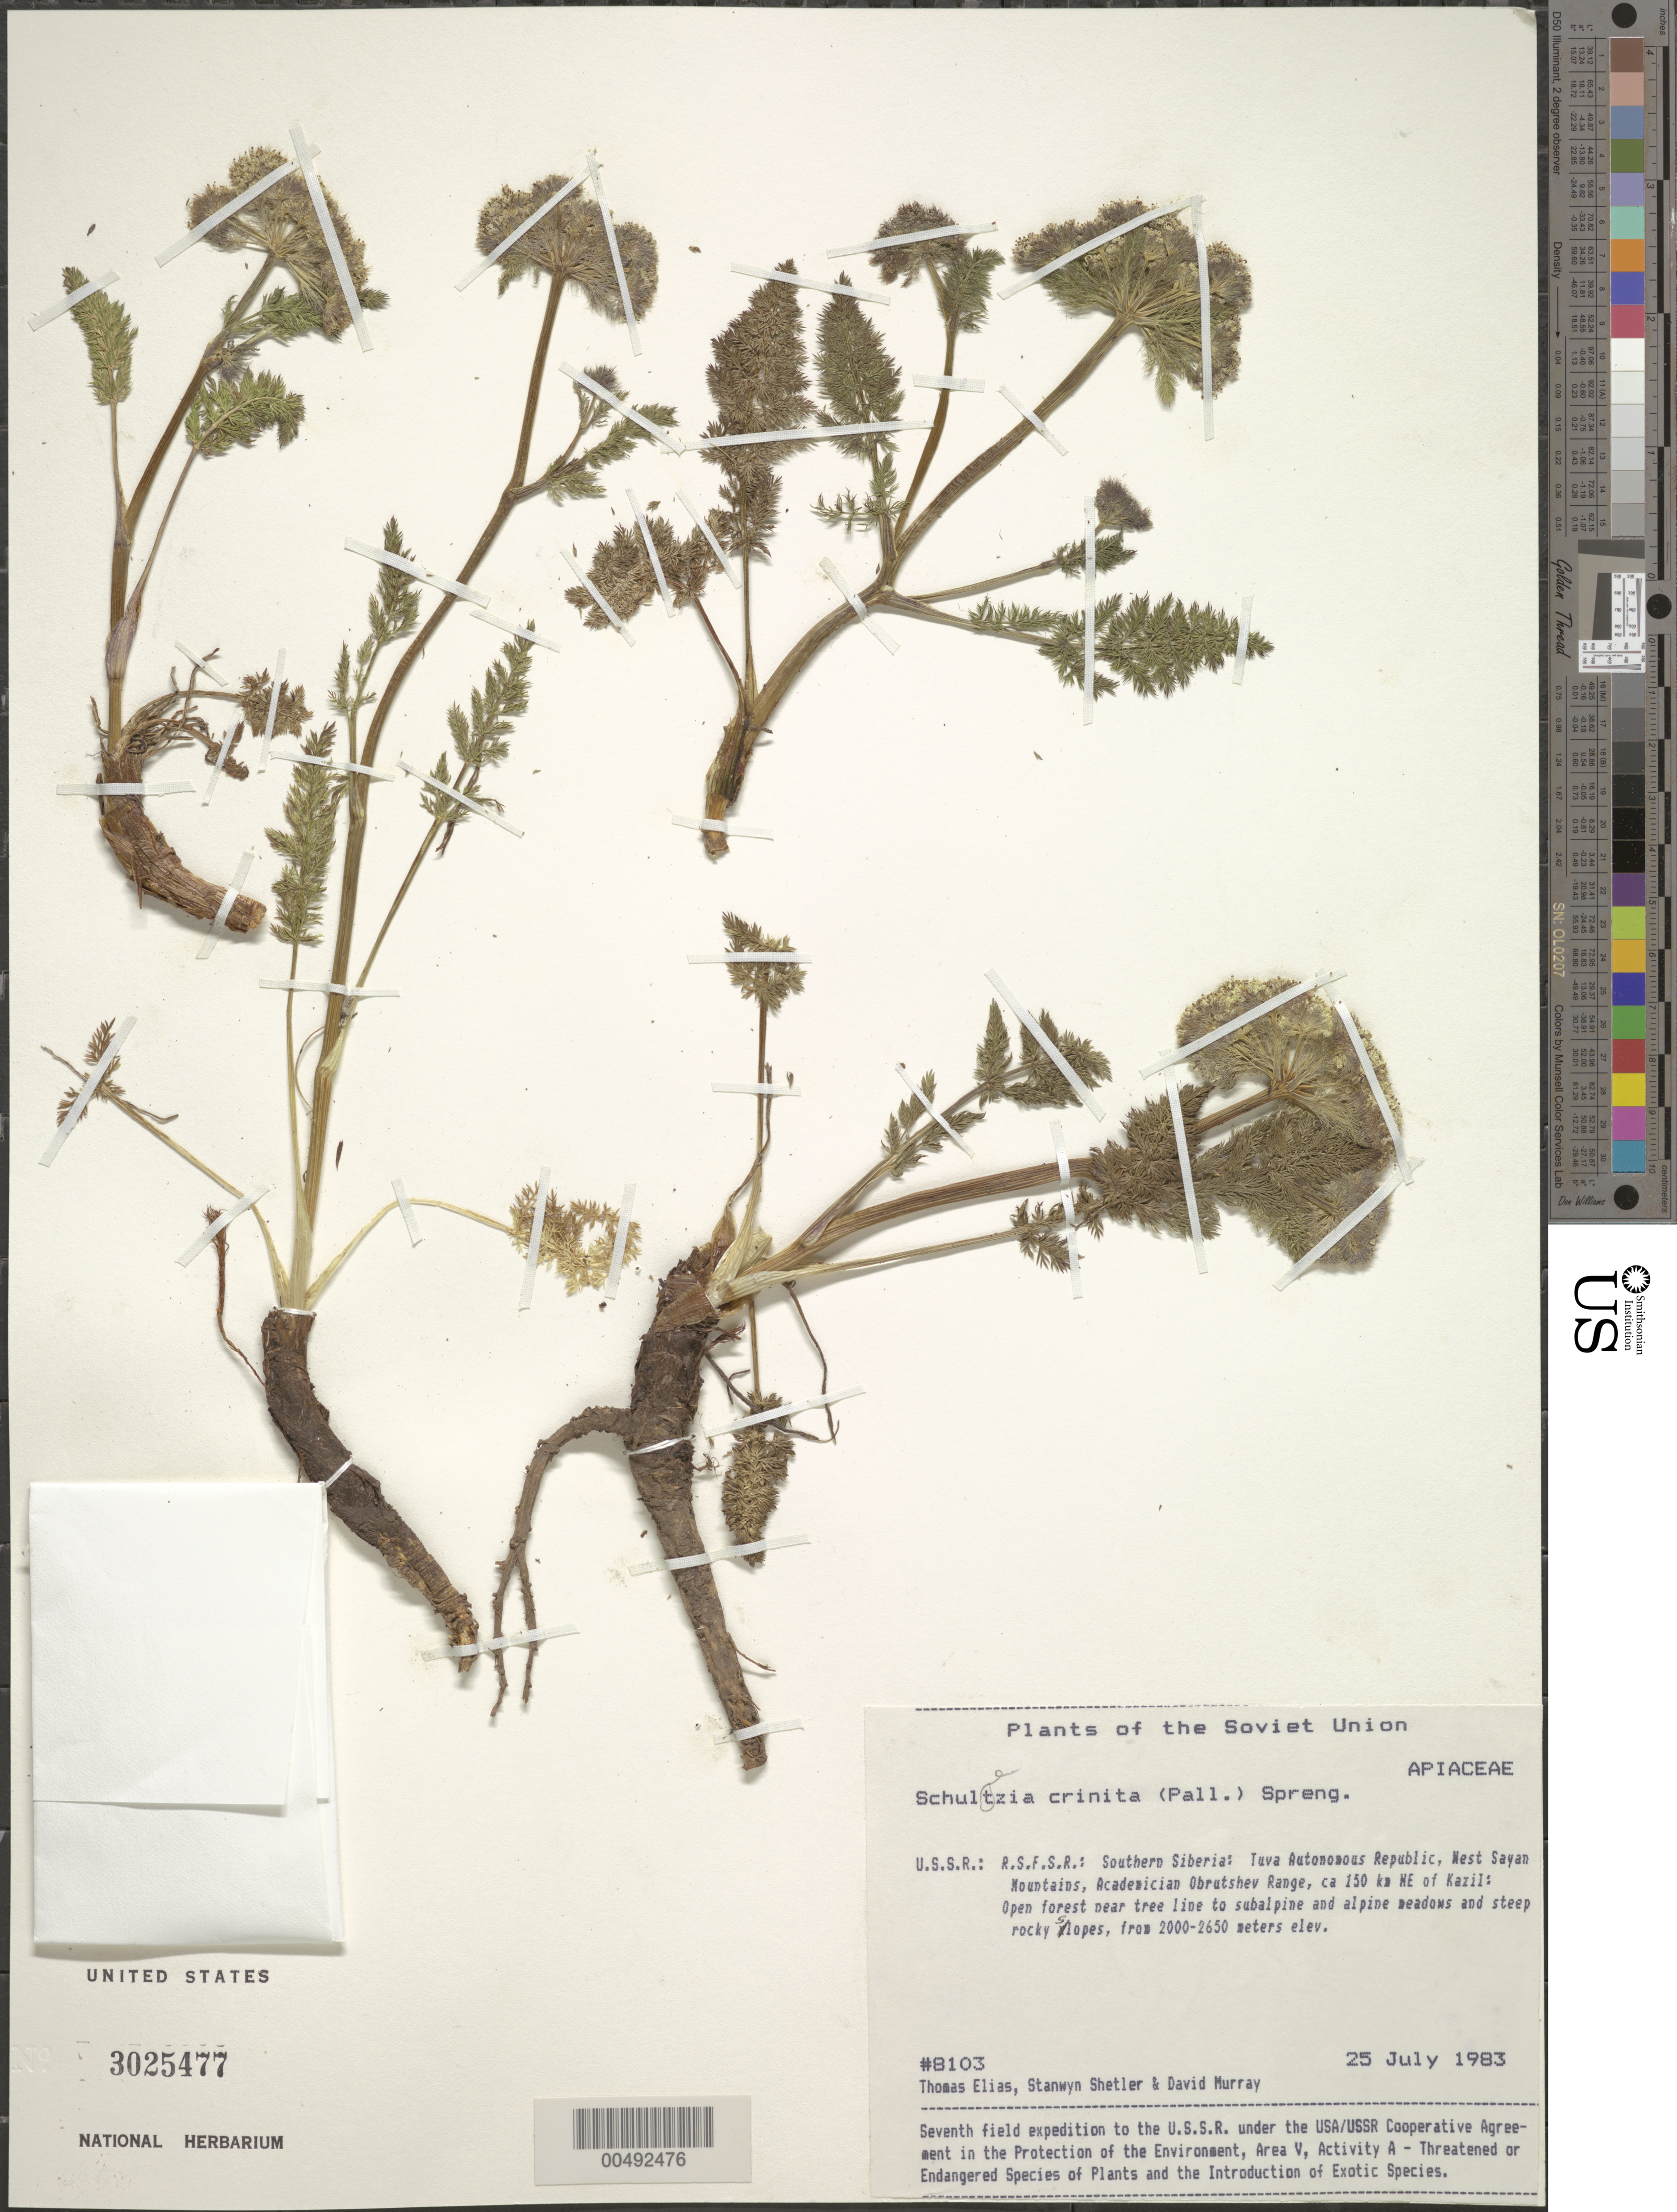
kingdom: Plantae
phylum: Tracheophyta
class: Magnoliopsida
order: Apiales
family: Apiaceae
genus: Schulzia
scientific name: Schulzia crinita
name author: (Pall.) Spreng.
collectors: T. Elias, S. Shetler & D. F. Murray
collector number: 8103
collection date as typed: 25 Jul 1983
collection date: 1983-07-25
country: Russian Federation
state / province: Tuva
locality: West Sayan Mountains, Academician Obrutshev Range, 150 km NE of Kazil [Kyzyl]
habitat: open forest near tree line to subalpine and alpine meadows and steep rocky slopes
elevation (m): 2000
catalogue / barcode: US 3025477